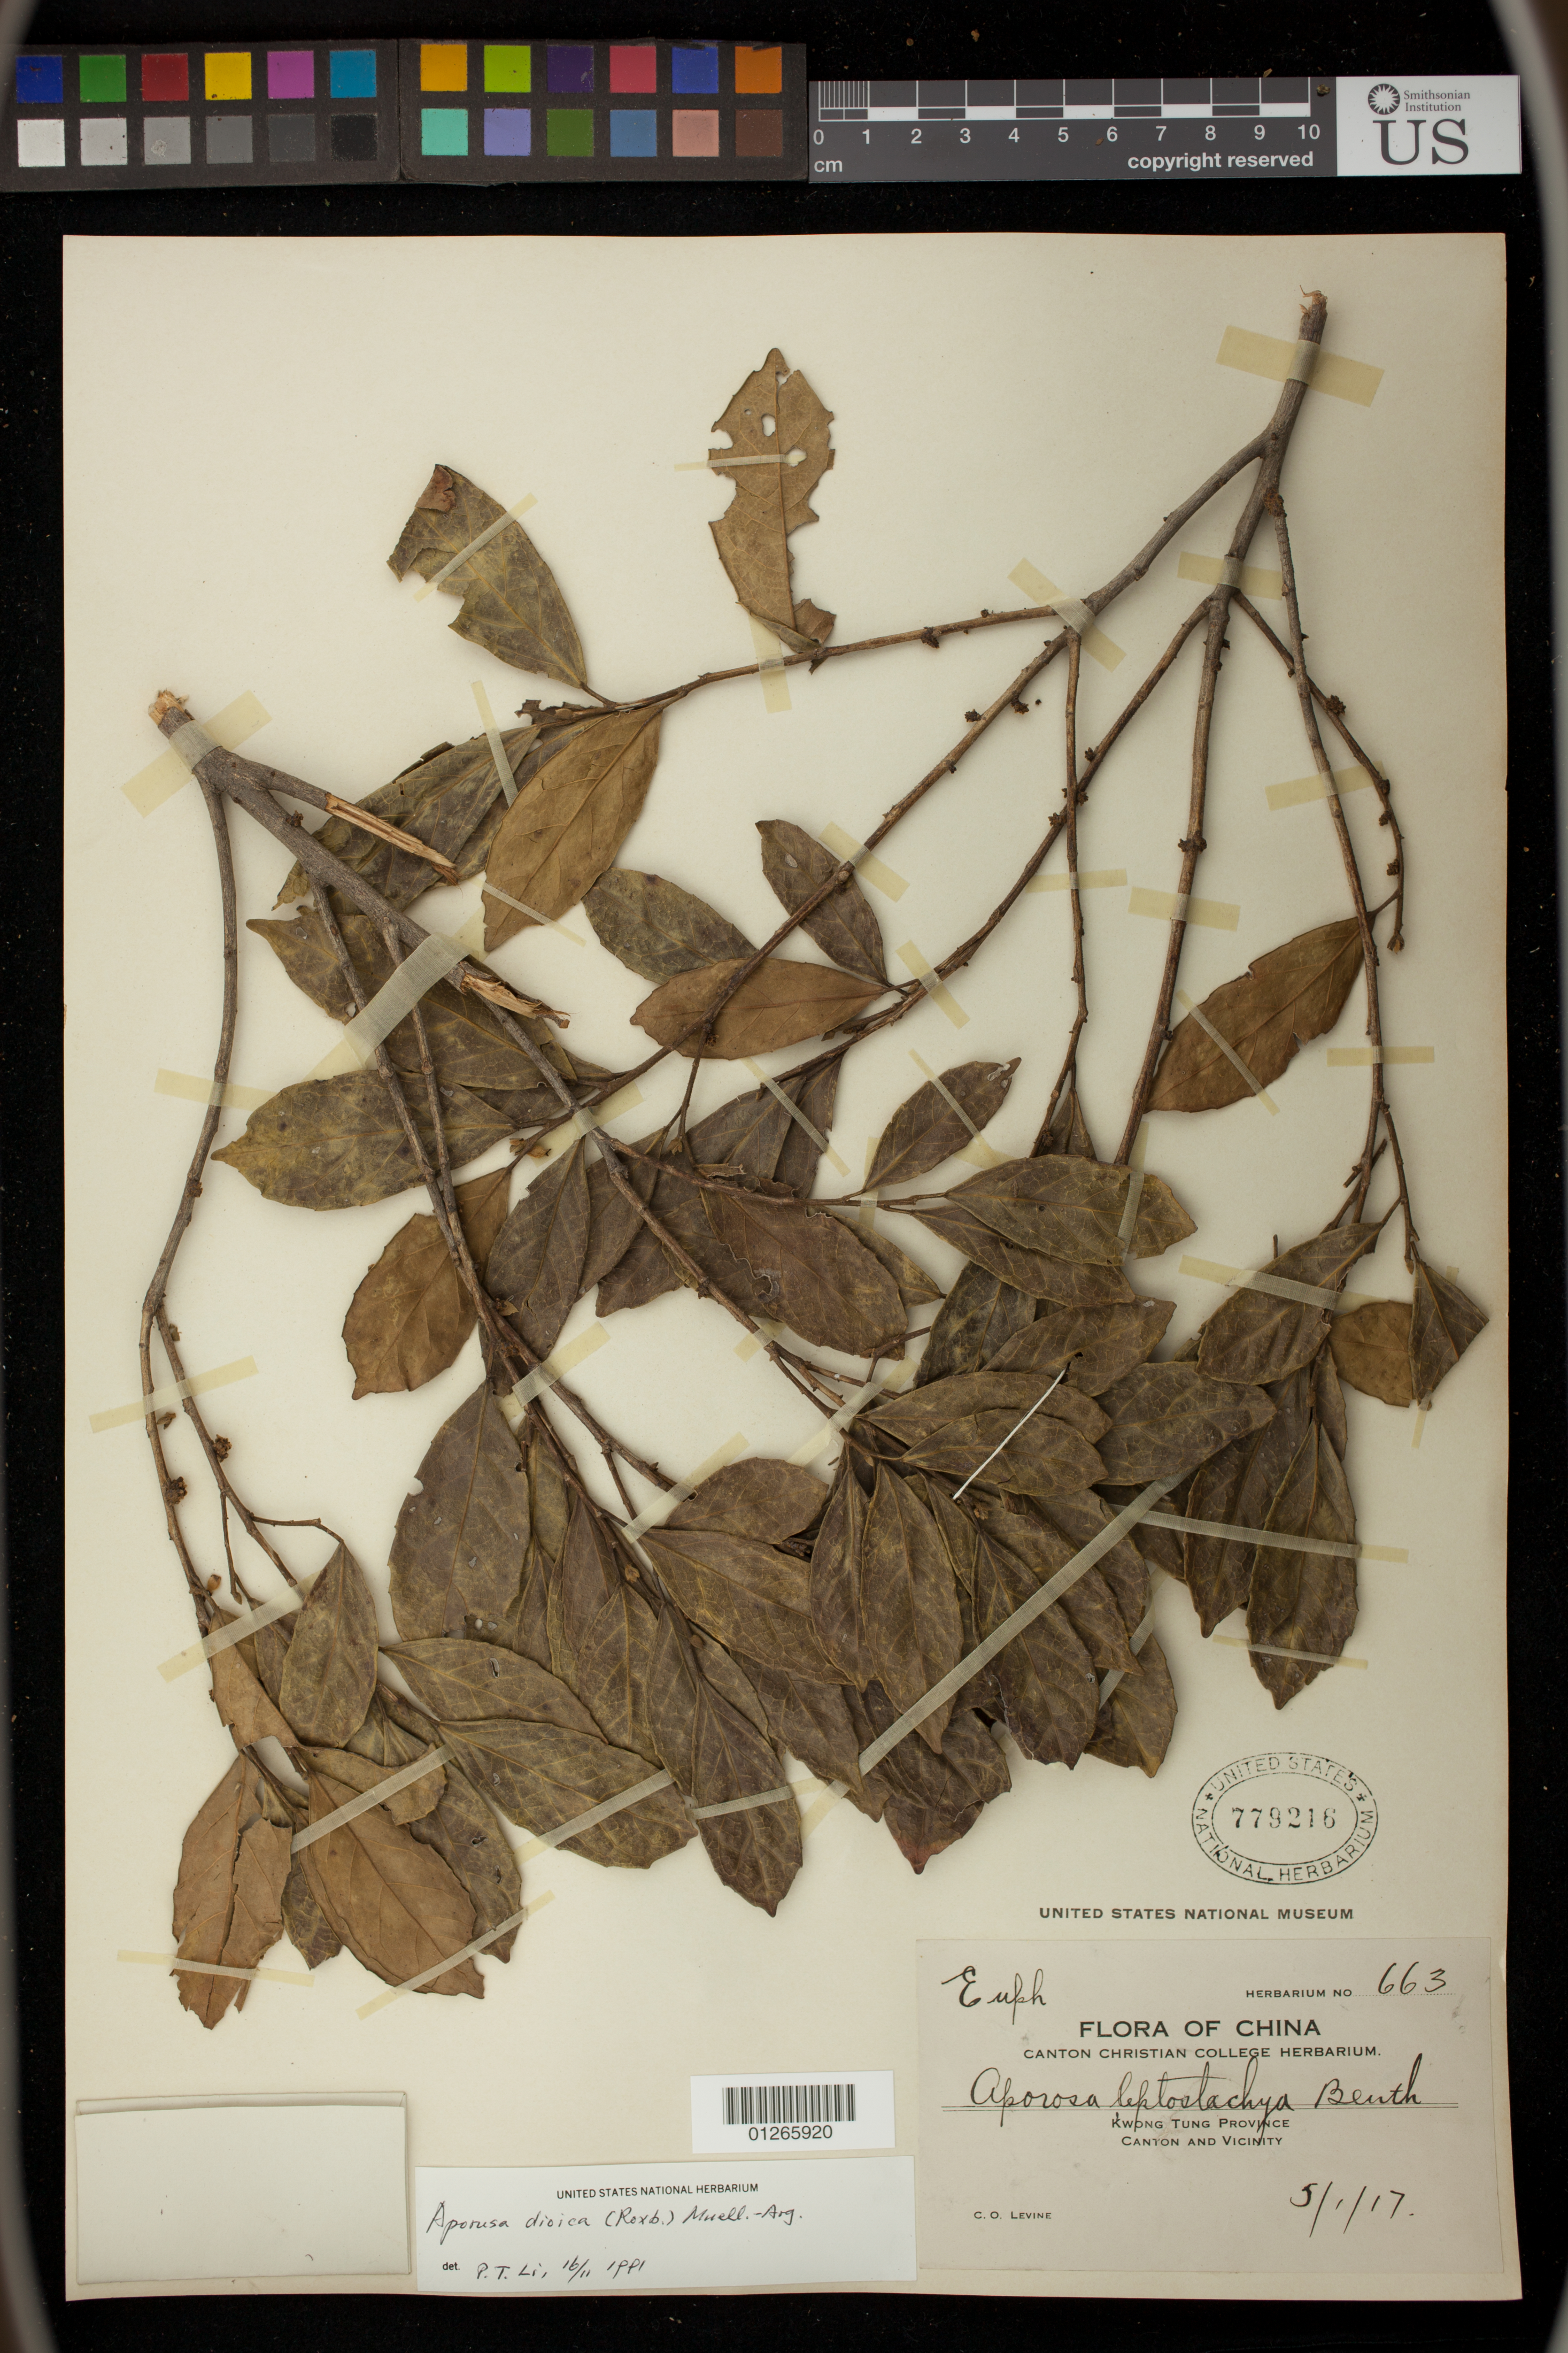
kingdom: Plantae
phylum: Tracheophyta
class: Magnoliopsida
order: Malpighiales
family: Phyllanthaceae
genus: Aporosa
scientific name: Aporosa octandra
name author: (Buch.-Ham. & D. Don) Vickery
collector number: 663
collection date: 1917-05-01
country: China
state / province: Guangdong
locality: Kwong Tung Province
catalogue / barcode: US 779216